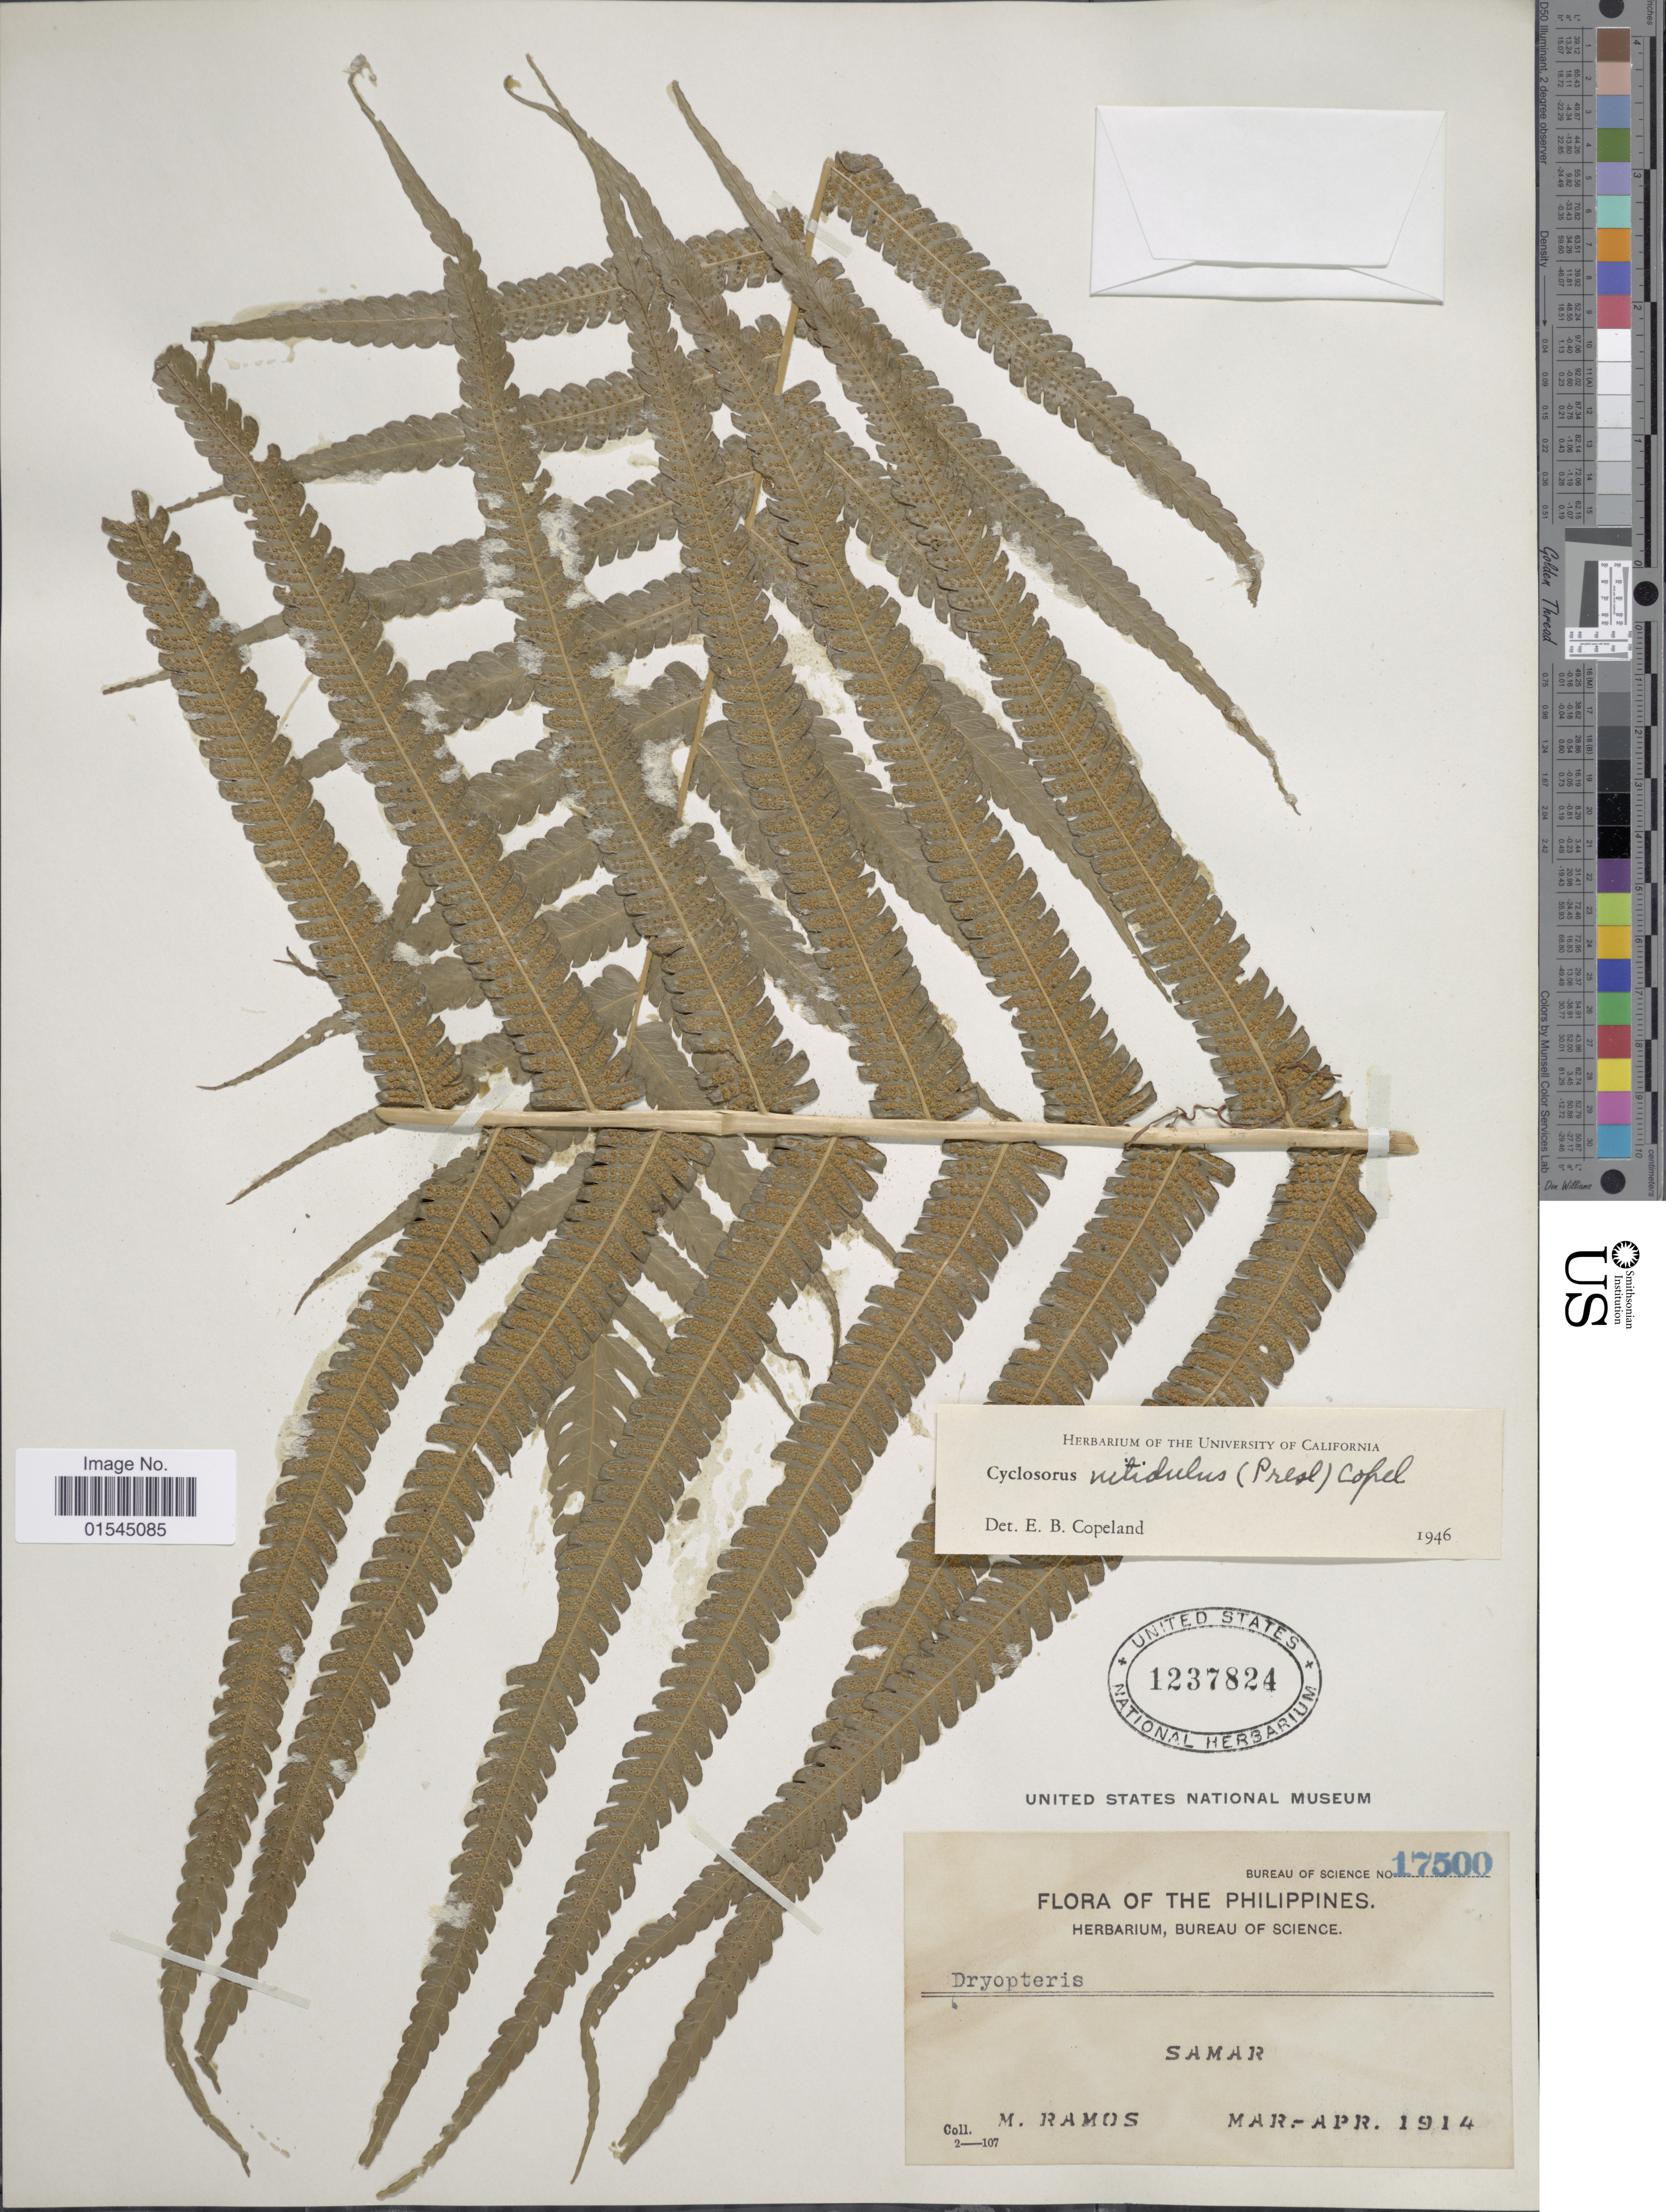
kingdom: Plantae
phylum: Tracheophyta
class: Polypodiopsida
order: Polypodiales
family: Thelypteridaceae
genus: Sphaerostephanos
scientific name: Sphaerostephanos productus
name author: (Kaulf.) Holttum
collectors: M. Ramos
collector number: Bureau of Science 17500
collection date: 1914-03/1914-04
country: Philippines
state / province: Eastern Visayas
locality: Samar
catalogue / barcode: US 1237824